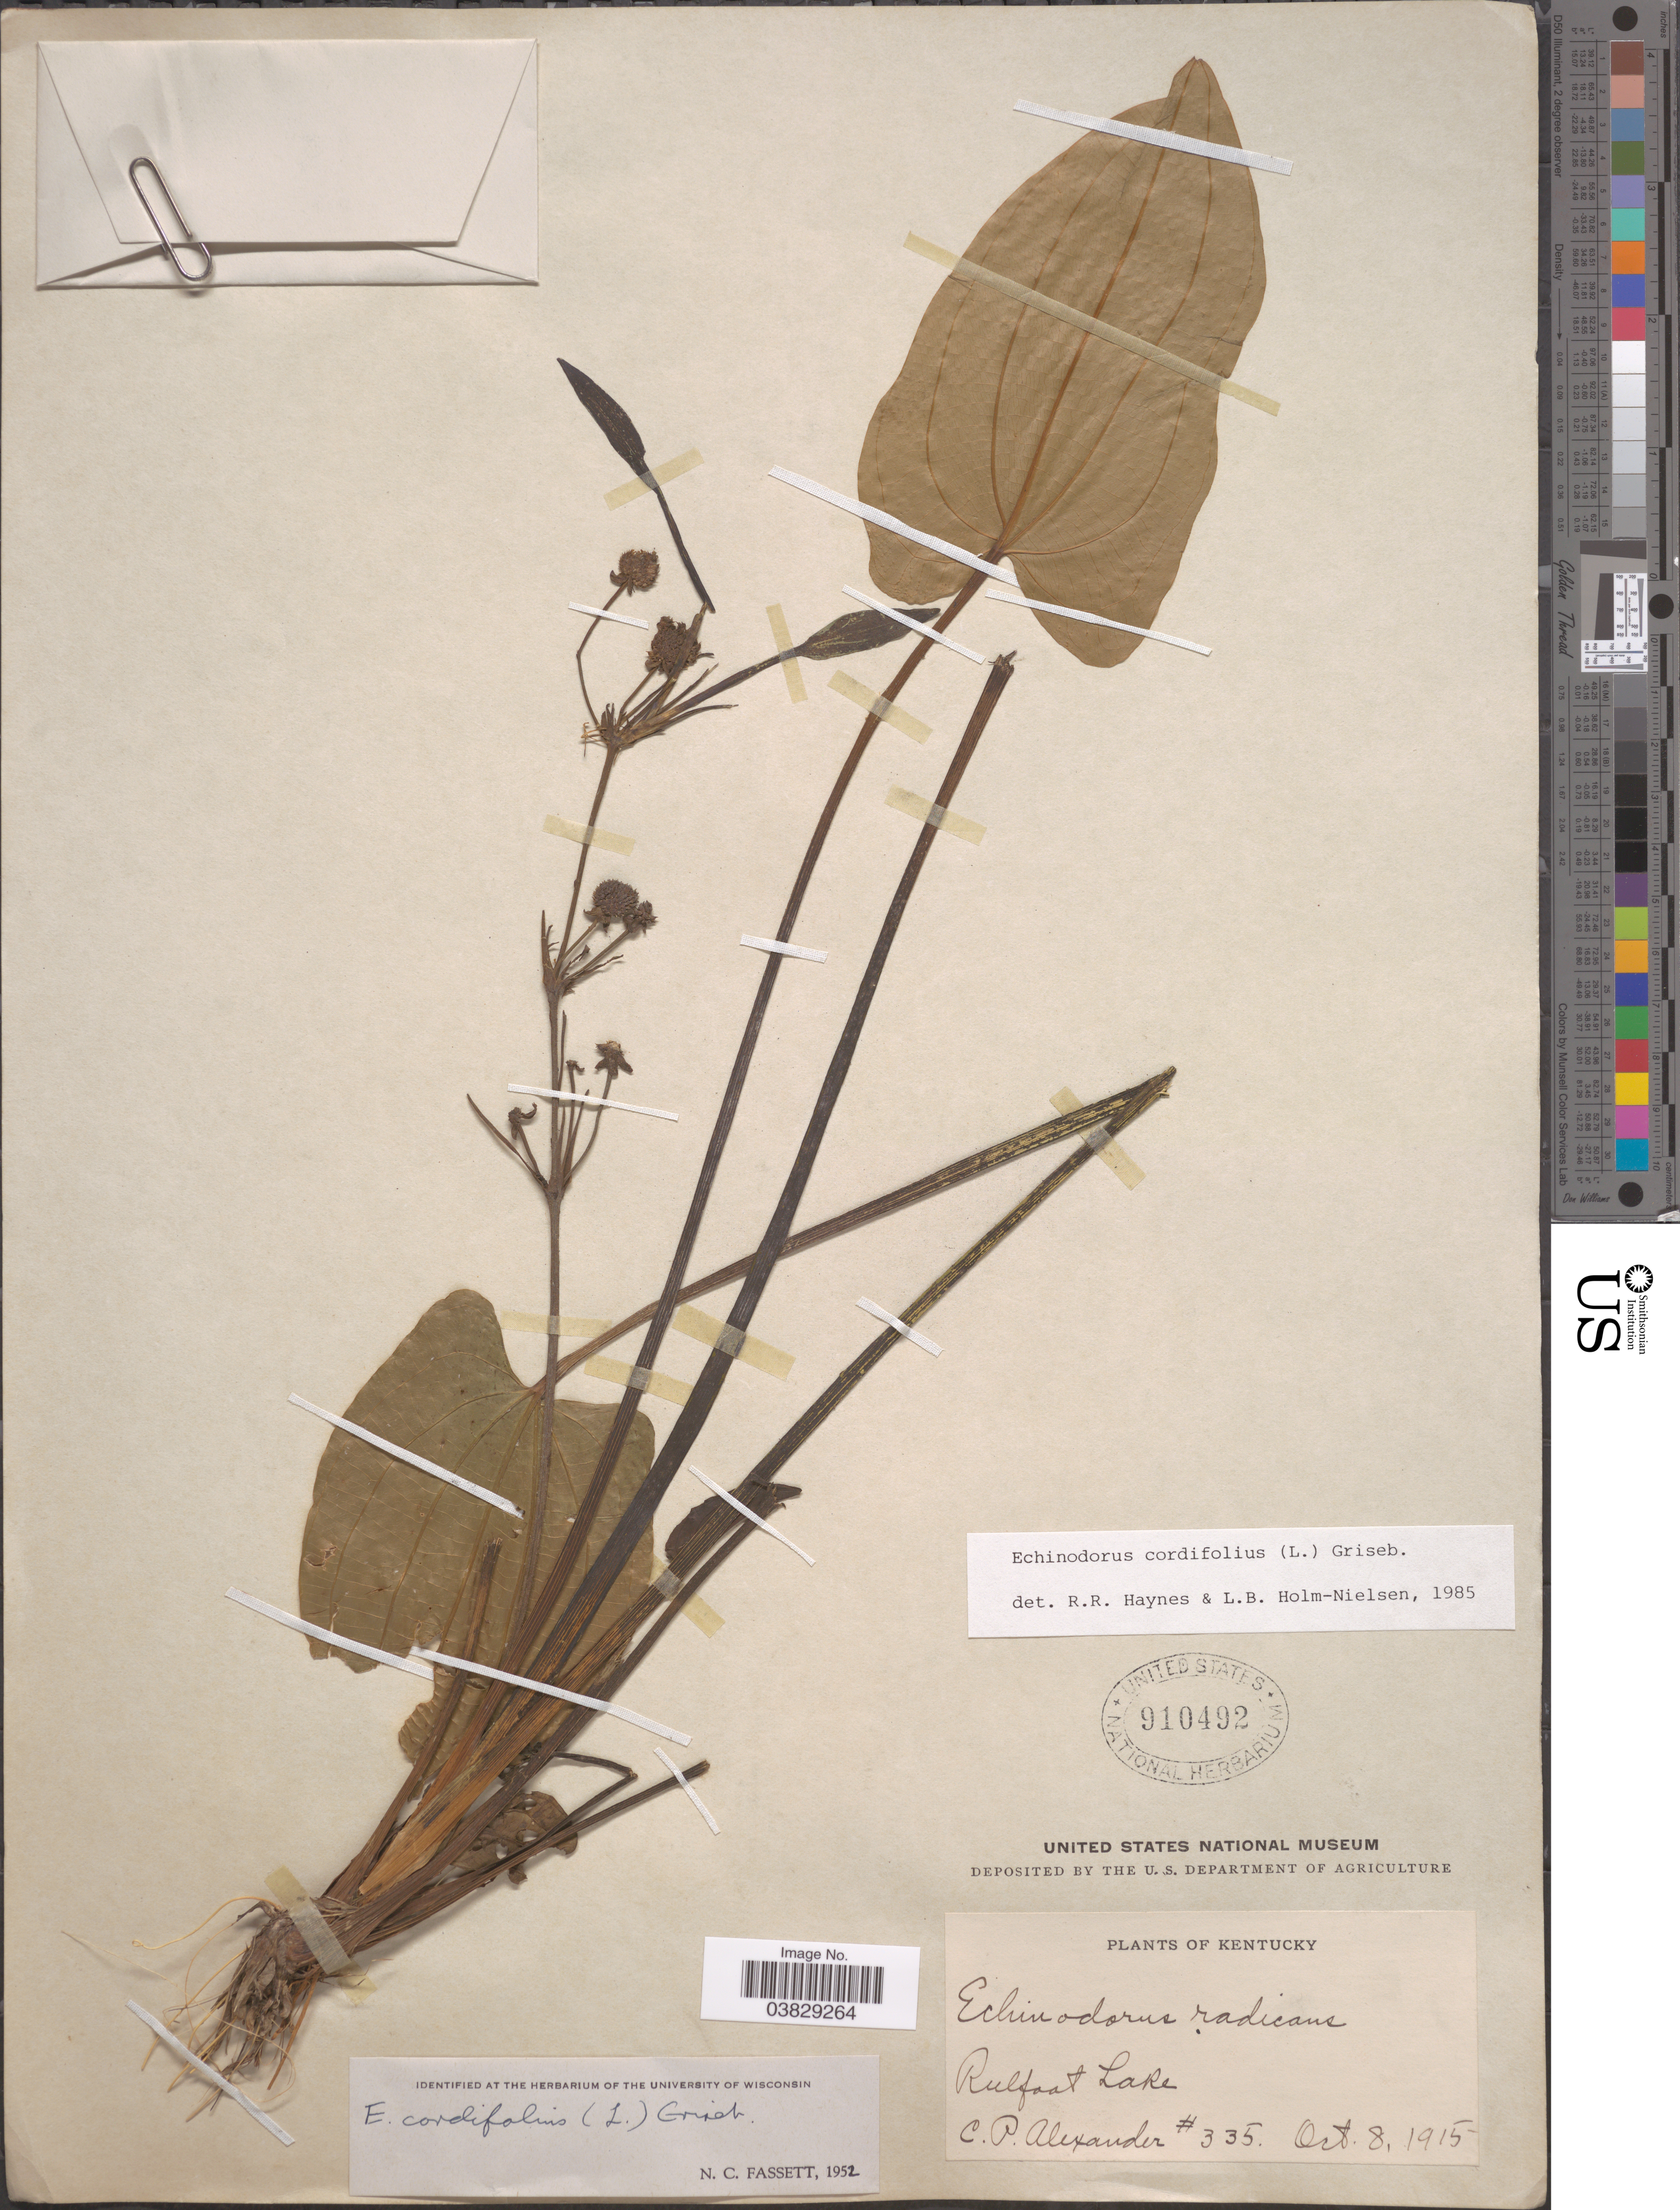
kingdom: Plantae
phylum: Tracheophyta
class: Liliopsida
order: Alismatales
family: Alismataceae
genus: Echinodorus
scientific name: Echinodorus cordifolius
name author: (L.) Griseb.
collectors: C. P. Alexander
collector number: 335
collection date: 1915-10-08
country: United States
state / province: Kentucky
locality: Reelfoot Lake.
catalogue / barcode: US 910492